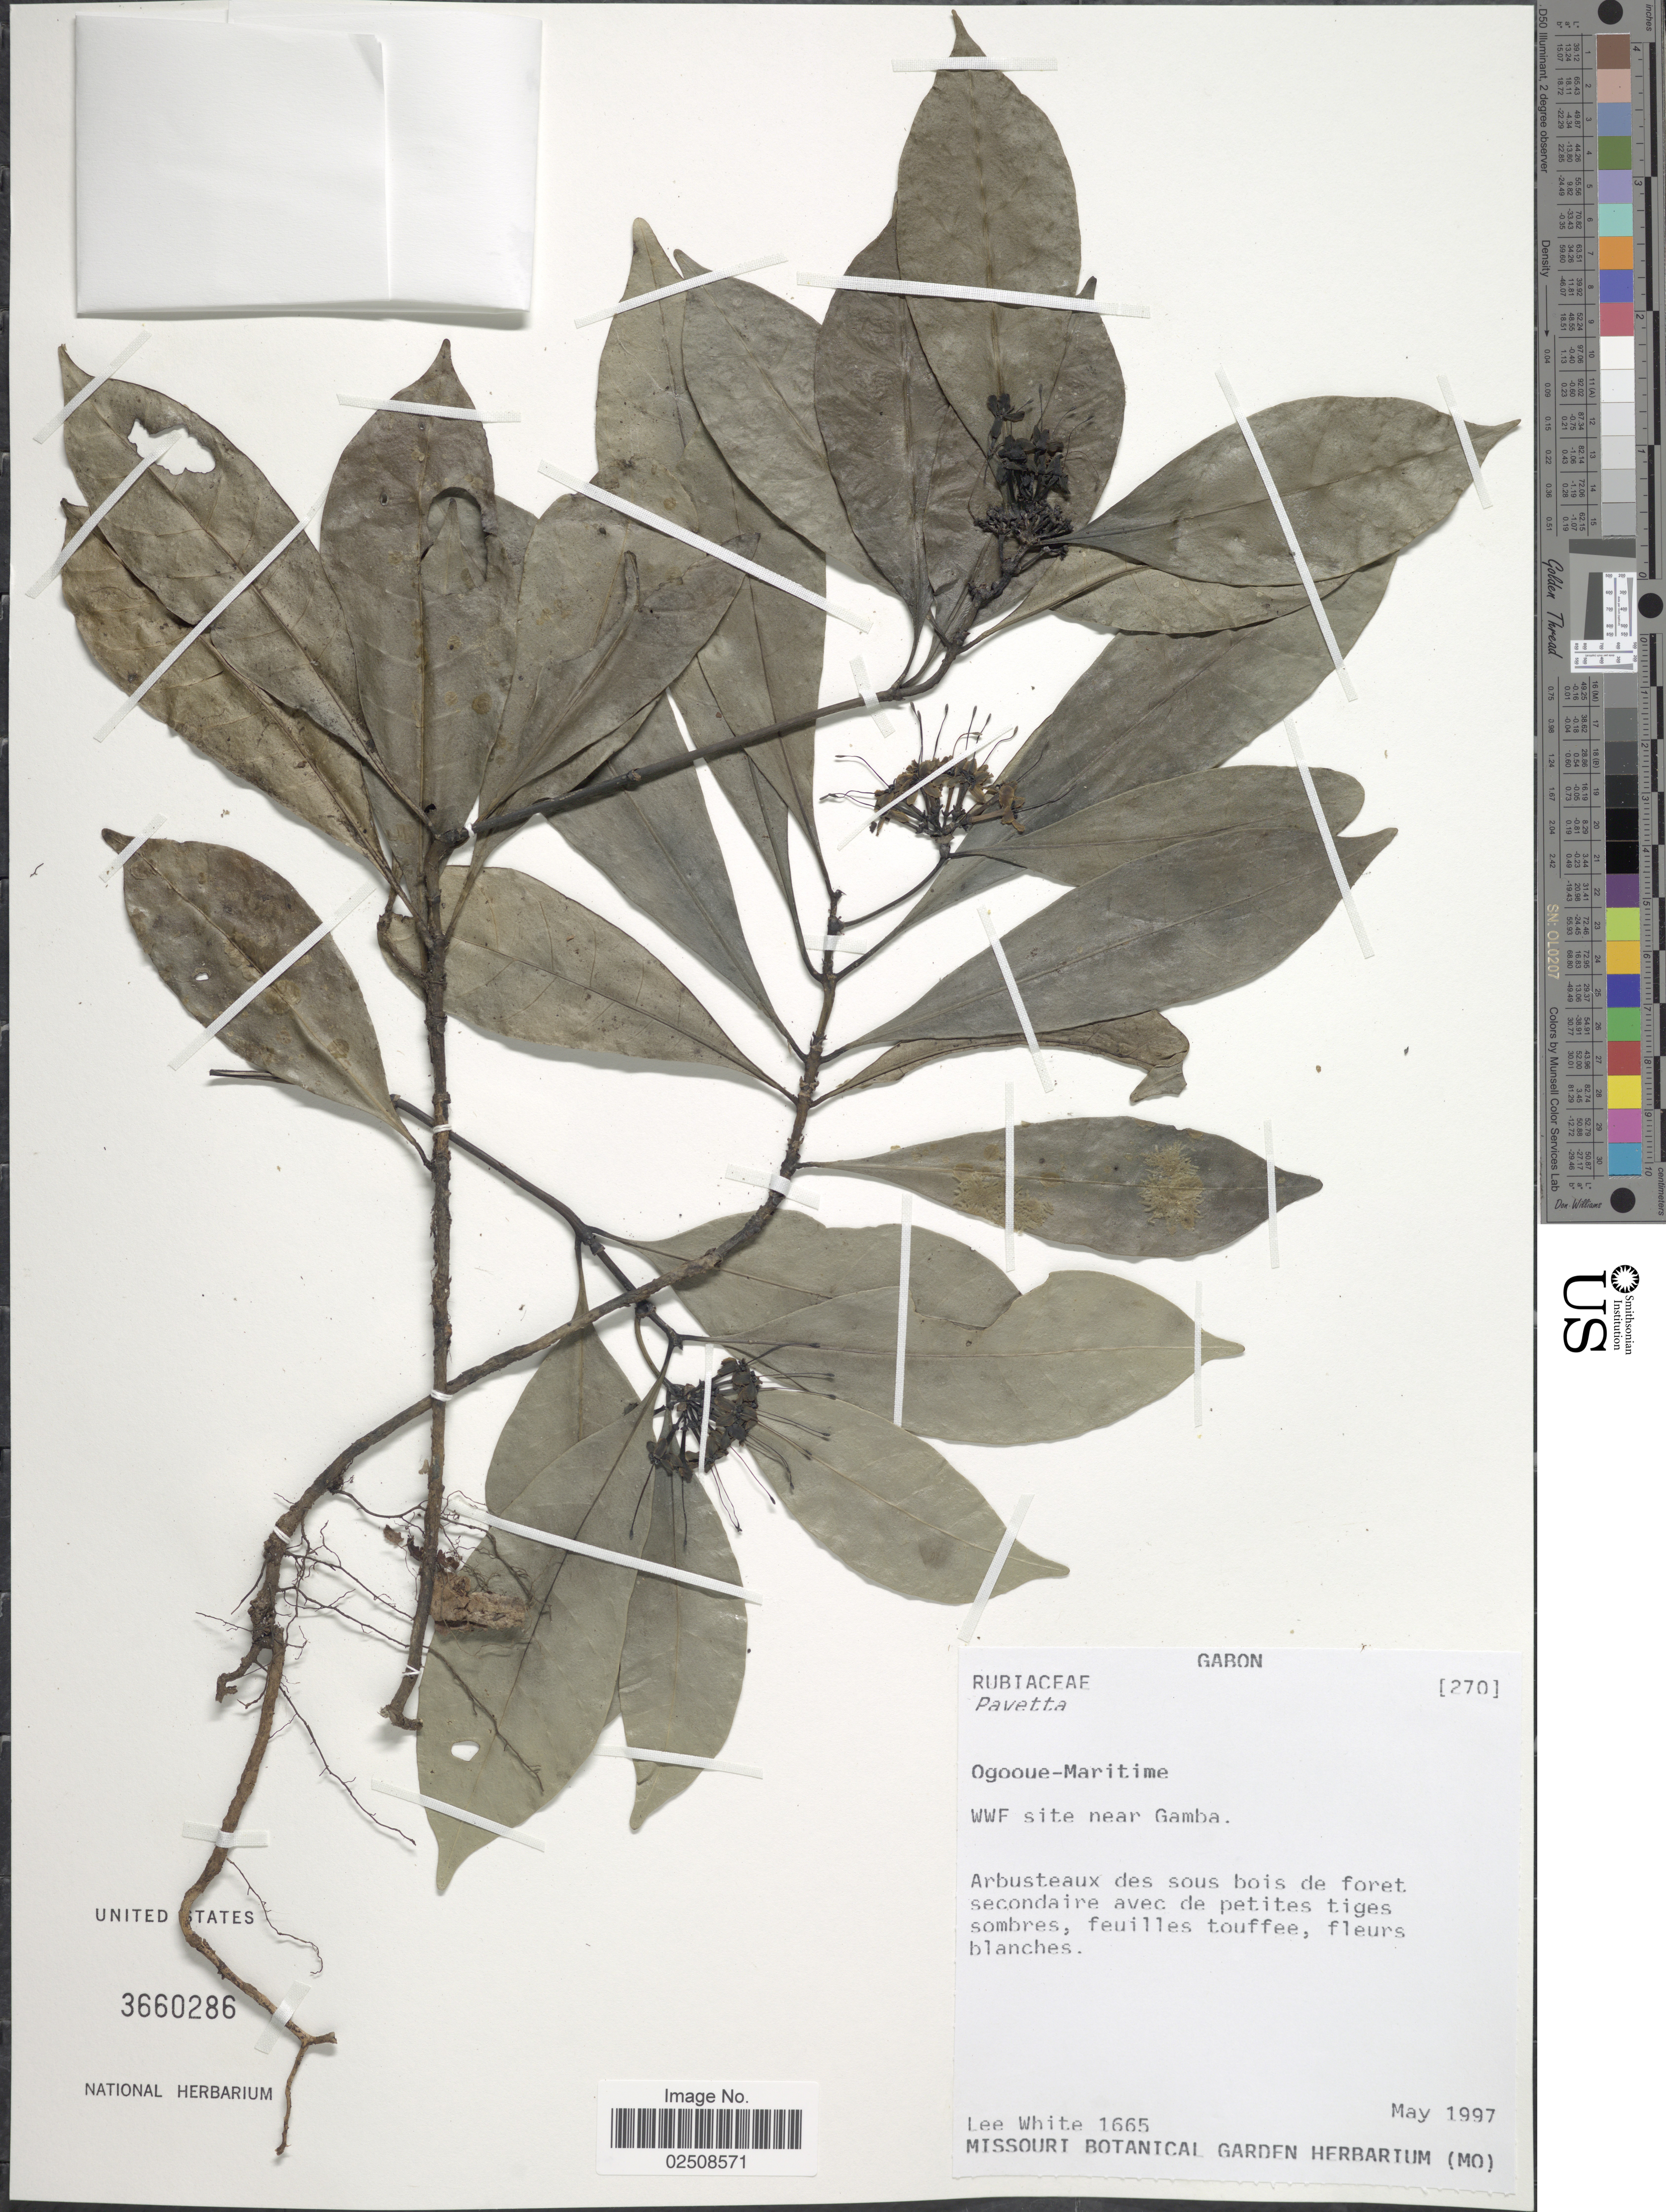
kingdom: Plantae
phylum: Tracheophyta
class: Magnoliopsida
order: Gentianales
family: Rubiaceae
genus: Pavetta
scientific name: Pavetta sp.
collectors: L. White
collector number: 1665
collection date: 1997-05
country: Gabon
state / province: Ogooue-Maritime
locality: Ogooue-Maritime. WWF site near Gamba.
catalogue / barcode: US 3660286